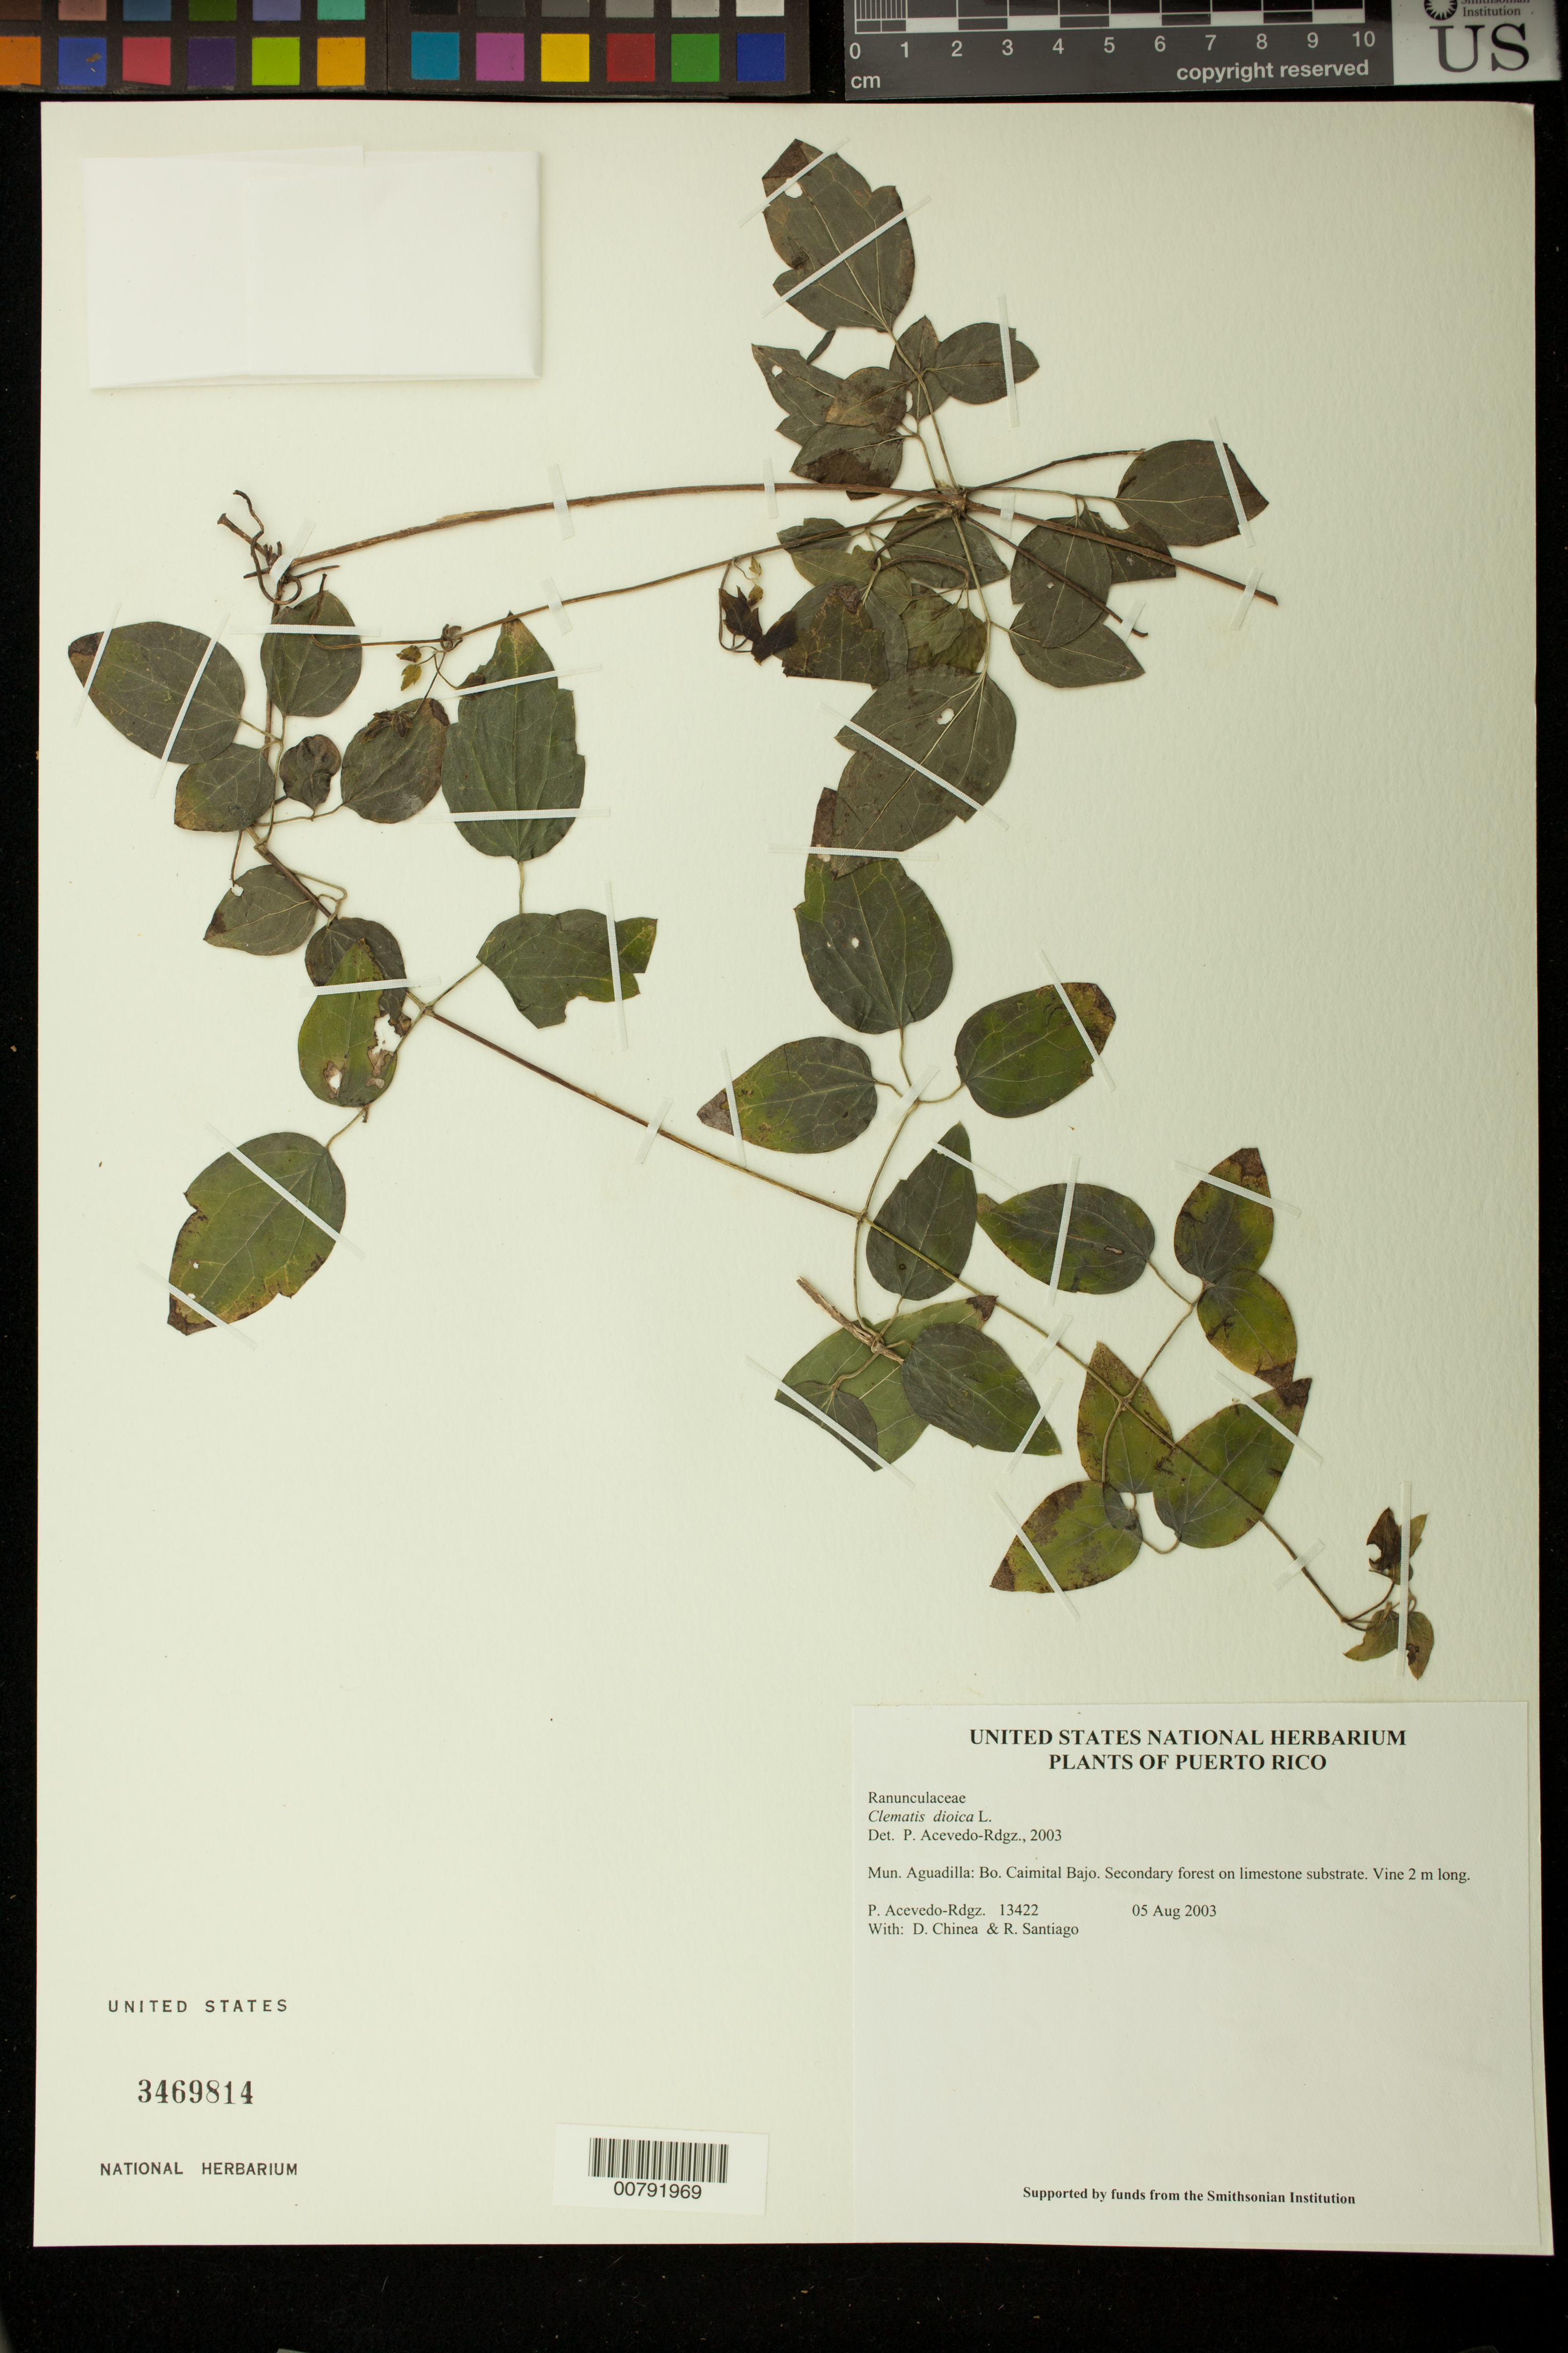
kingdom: Plantae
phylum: Tracheophyta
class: Magnoliopsida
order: Ranunculales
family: Ranunculaceae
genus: Clematis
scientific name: Clematis dioica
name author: L.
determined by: Acevedo-Rodríguez, P., (BOT), Smithsonian Institution - National Museum of Natural History (UNITED STATES)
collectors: P. Acevedo-Rodr., D. Chinea & R. Santiago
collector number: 13422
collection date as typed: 05 Aug 2003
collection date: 2003-08-05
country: Puerto Rico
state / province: Aguadilla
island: Puerto Rico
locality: Mun. Aguadilla: Bo. Caimital Bajo.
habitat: Secondary forest on limestone substrate.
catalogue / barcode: US 3469814